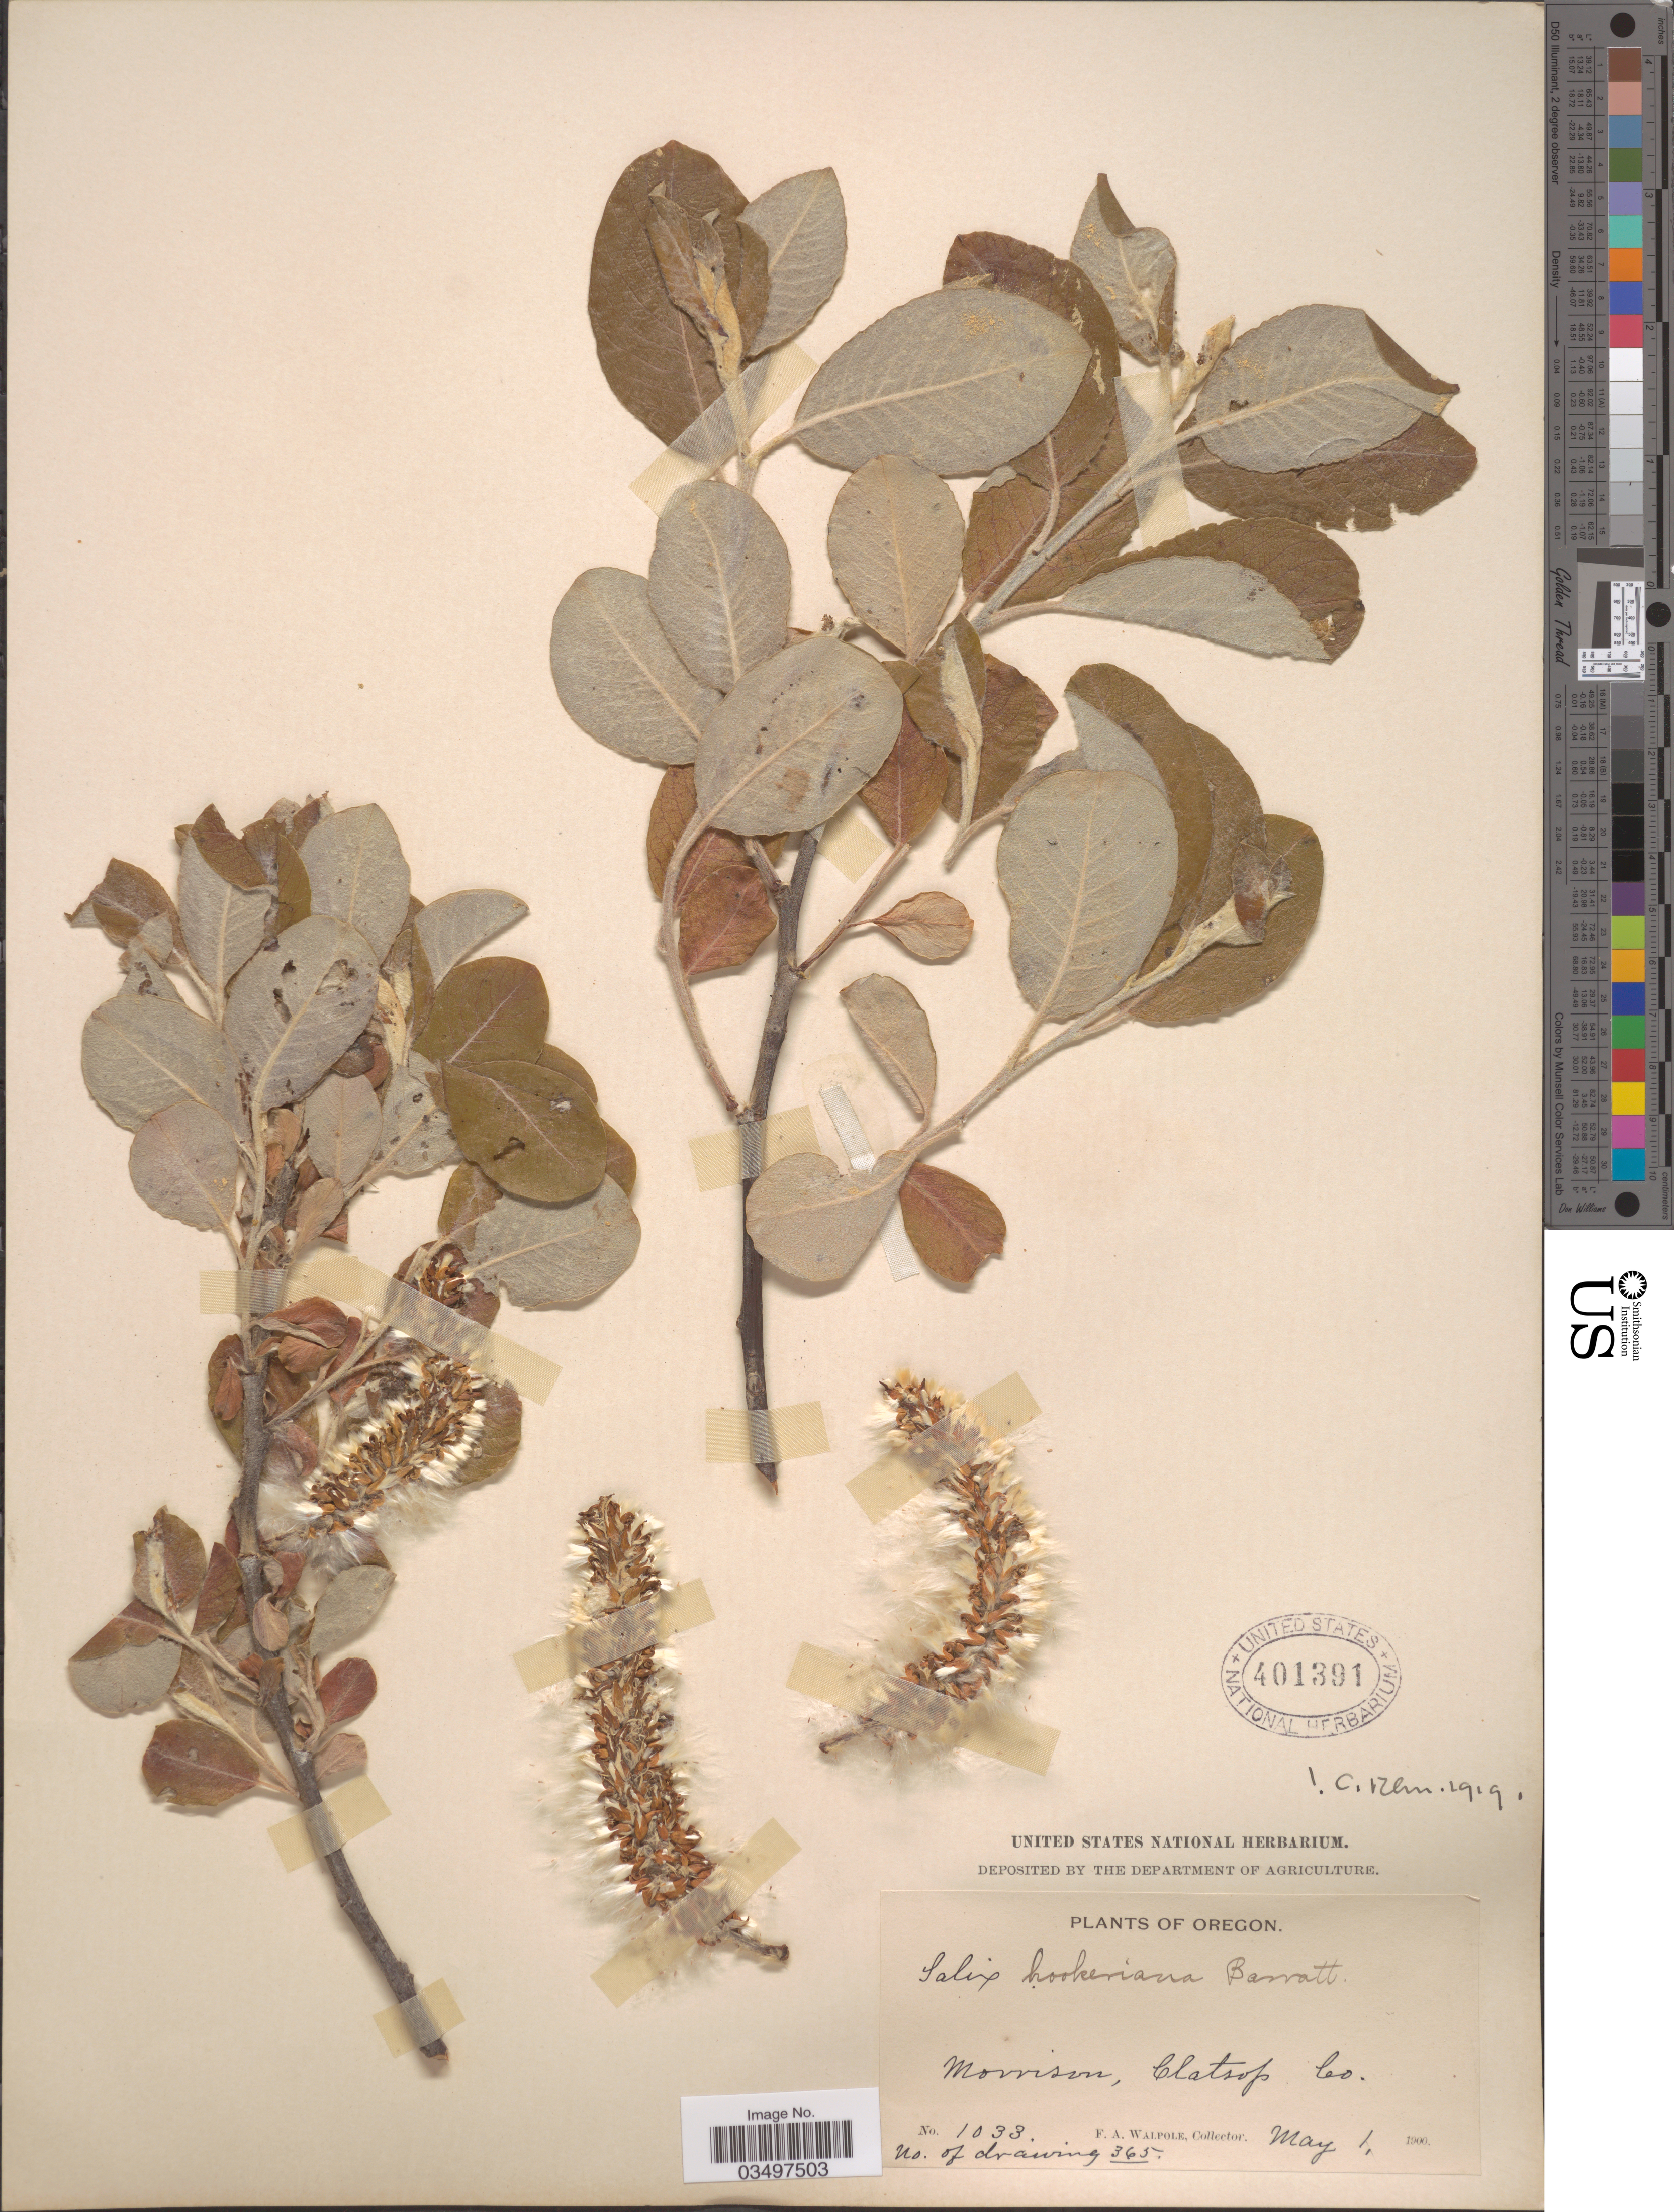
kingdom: Plantae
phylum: Tracheophyta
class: Magnoliopsida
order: Malpighiales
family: Salicaceae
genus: Salix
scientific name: Salix hookeriana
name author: Barratt ex Hook.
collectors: F. Walpole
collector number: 1033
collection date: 1900-05-01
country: United States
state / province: Oregon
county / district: Clatsop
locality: Morrison, Clatsop Co.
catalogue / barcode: US 401391